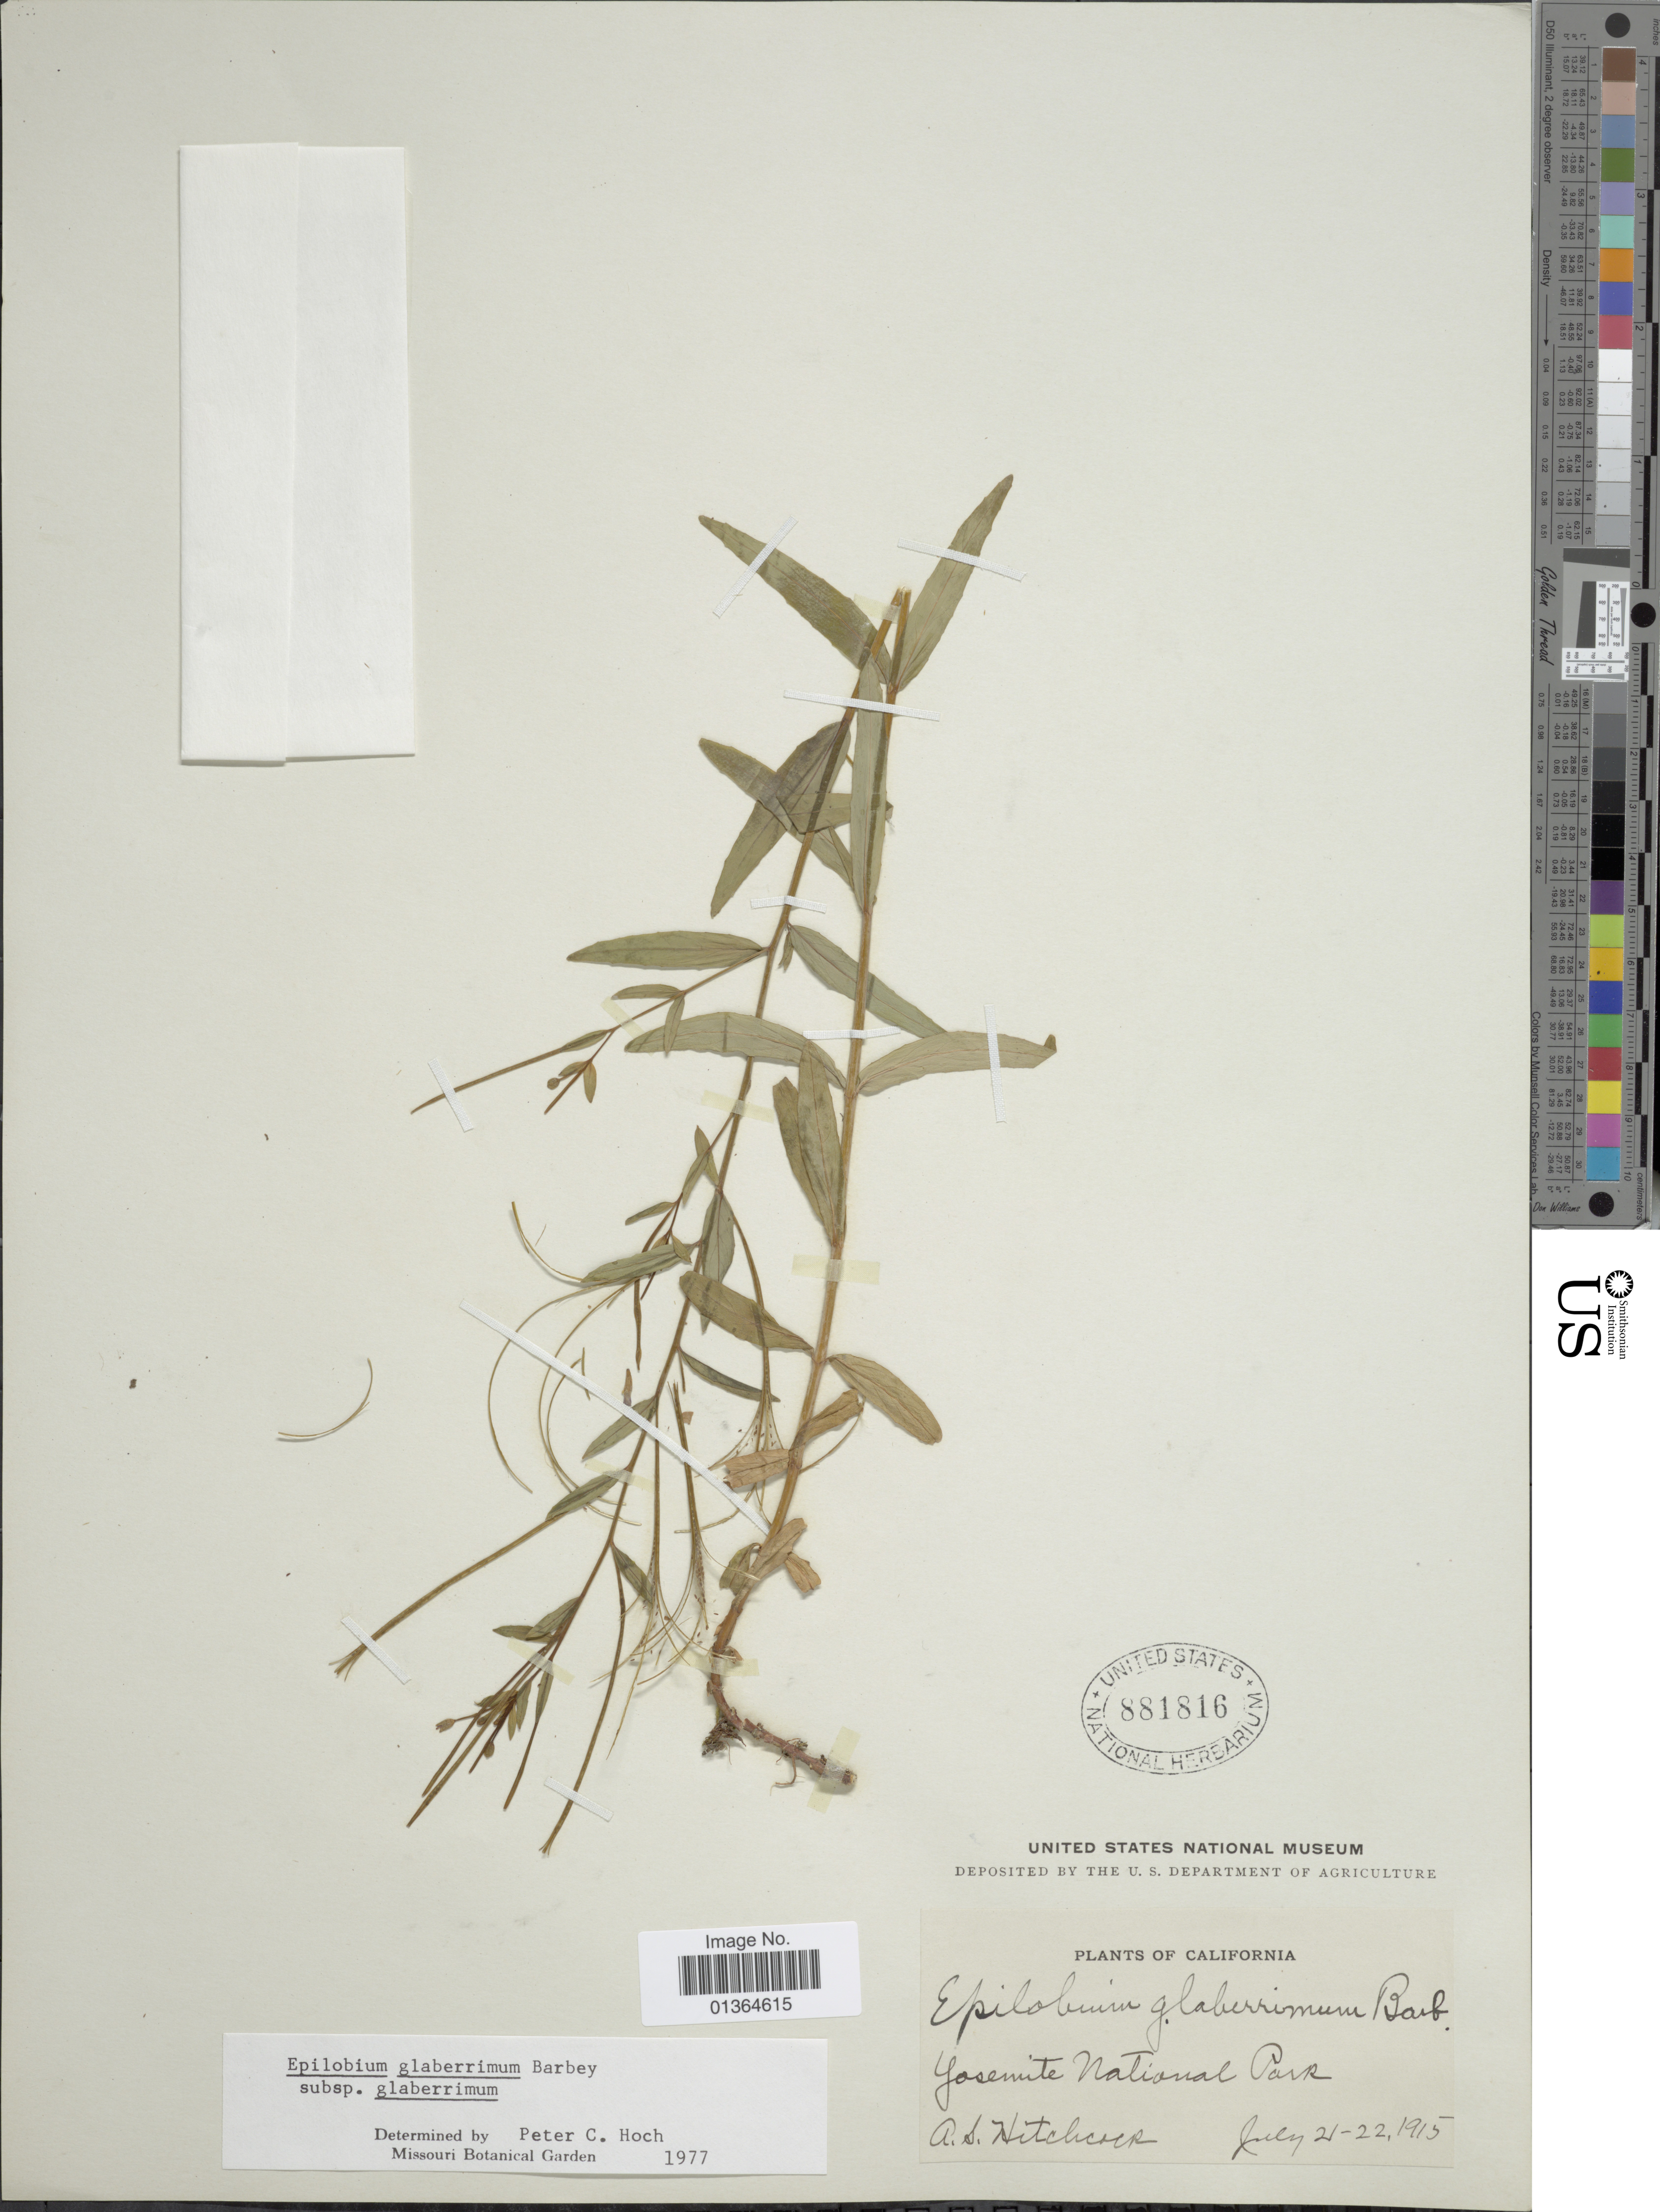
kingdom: Plantae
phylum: Tracheophyta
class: Magnoliopsida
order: Myrtales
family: Onagraceae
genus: Epilobium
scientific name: Epilobium glaberrimum subsp. glaberrimum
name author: Barbey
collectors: A. S. Hitchcock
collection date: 1915-07-21/1915-07-22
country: United States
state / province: California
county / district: Mariposa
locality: Yosemite National Park.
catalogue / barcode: US 881816